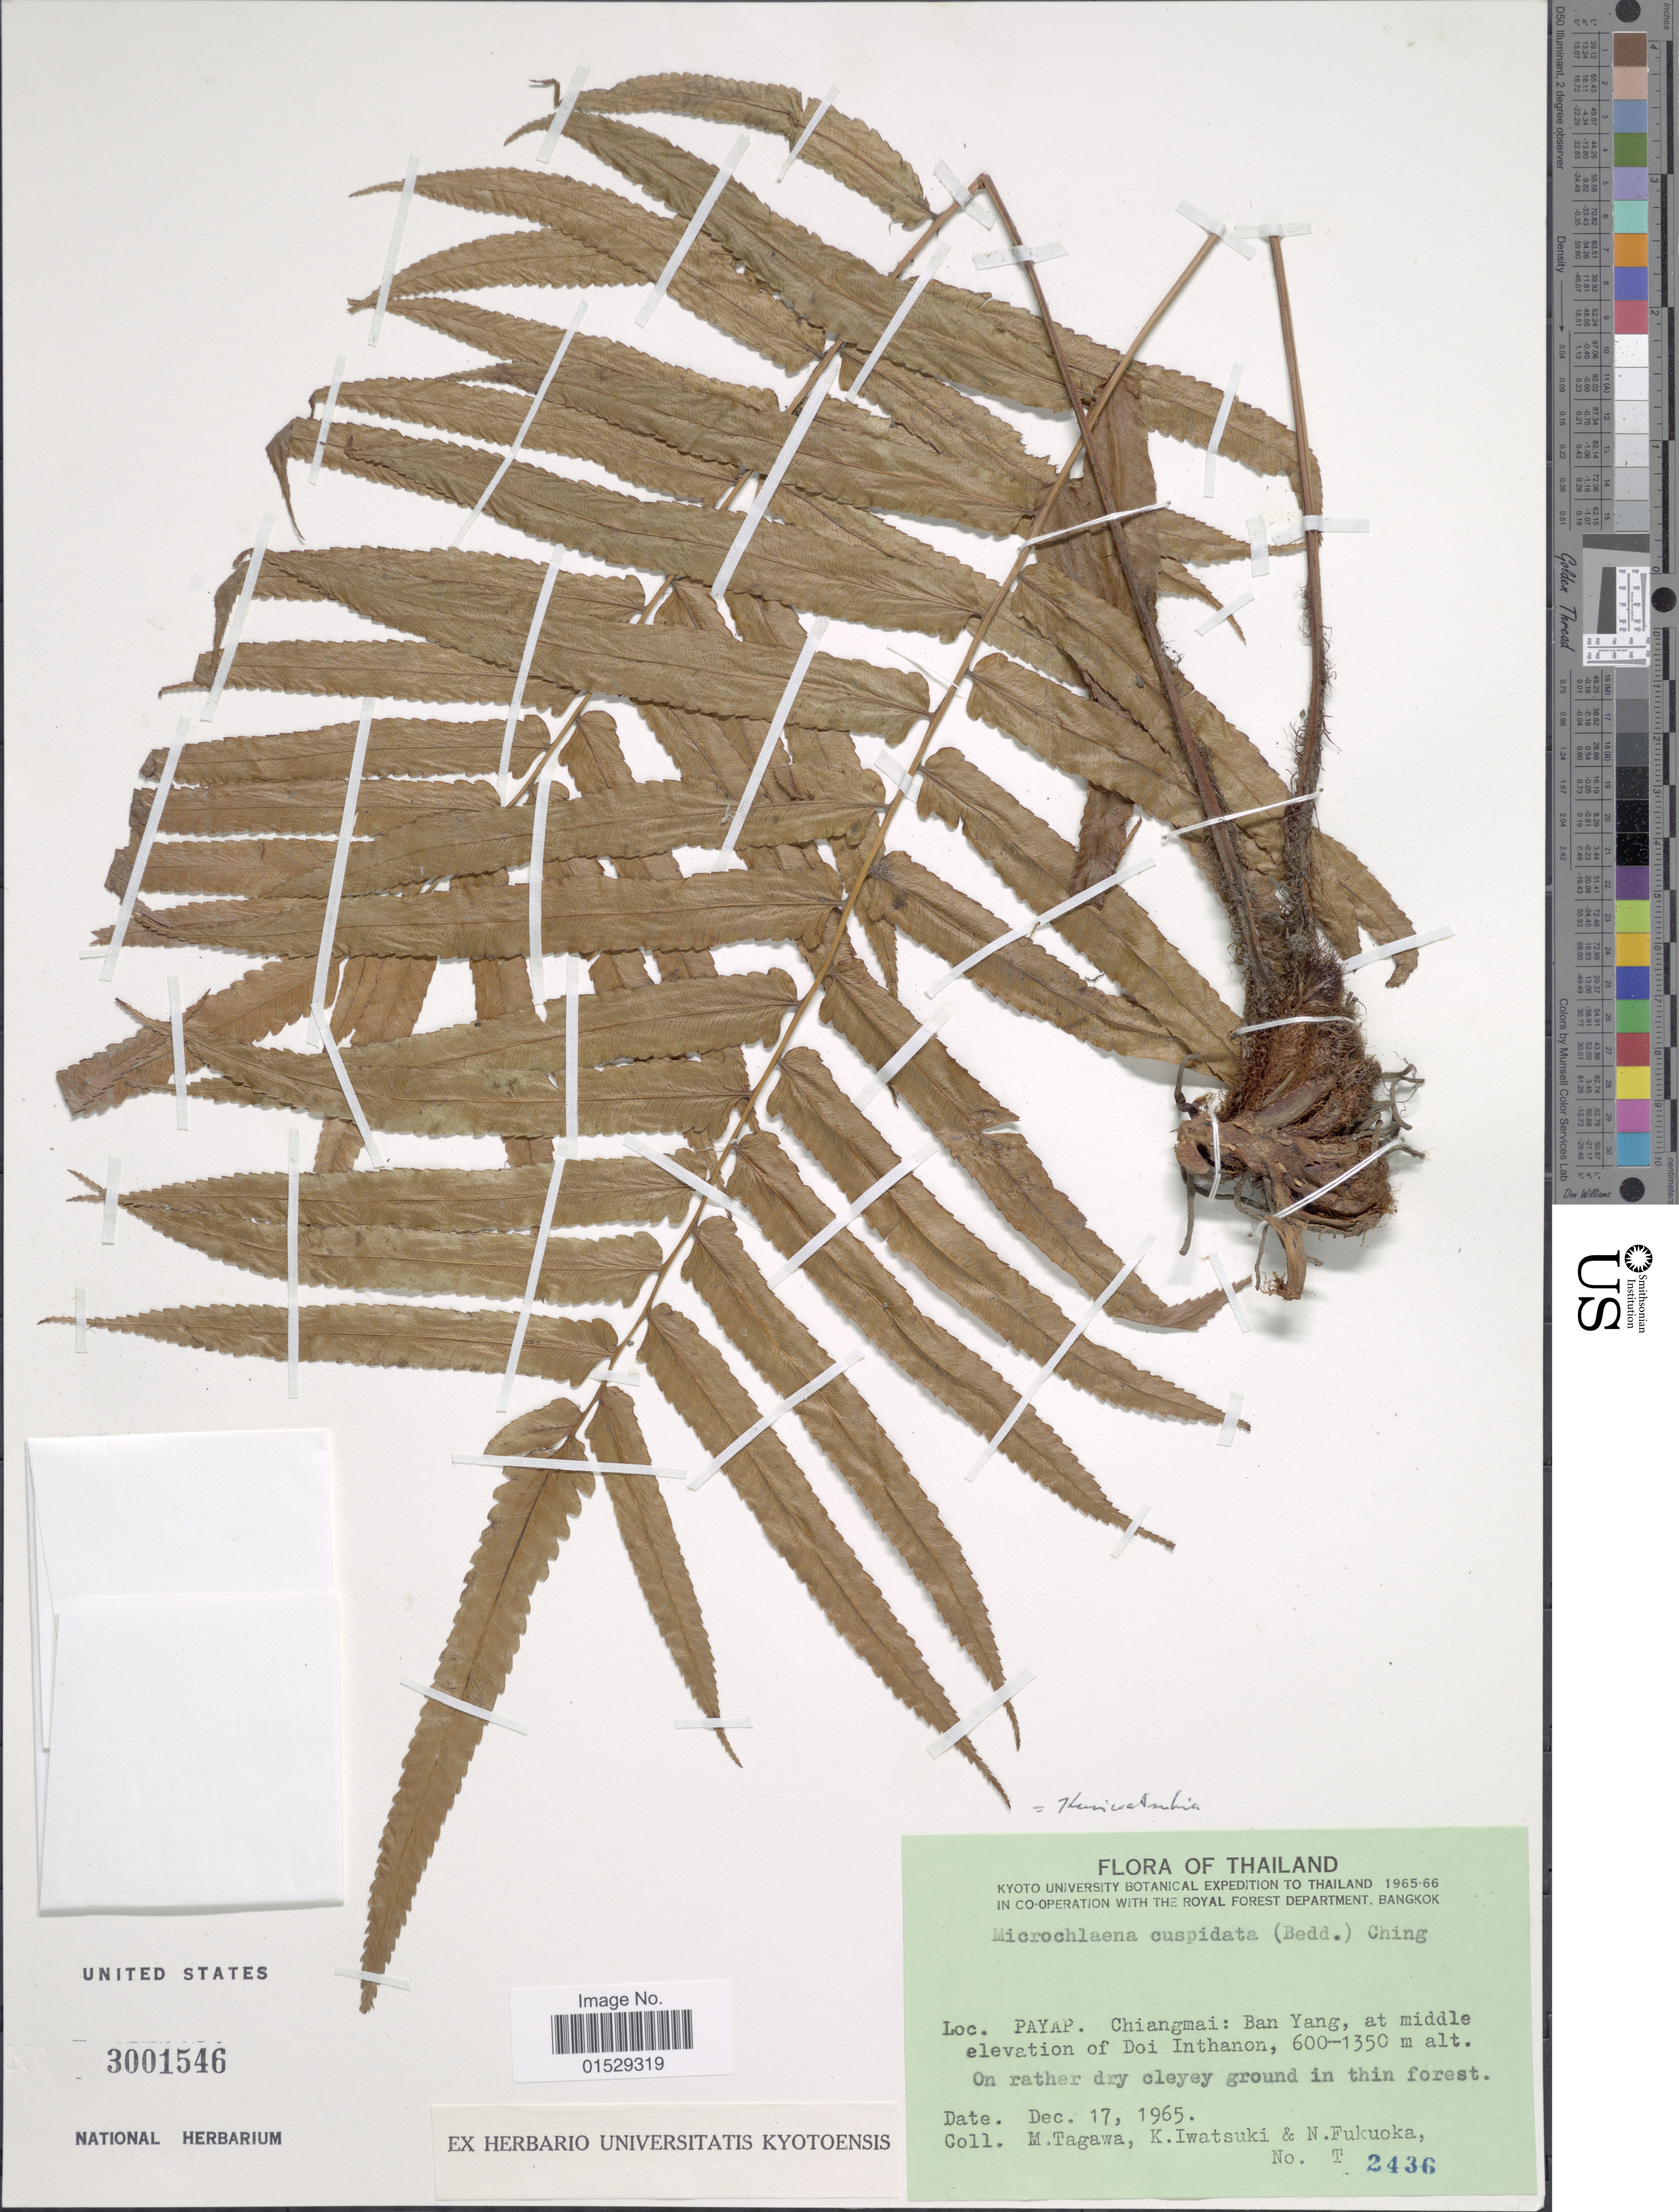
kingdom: Plantae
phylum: Tracheophyta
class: Polypodiopsida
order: Polypodiales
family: Athyriaceae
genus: Anisocampium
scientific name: Anisocampium cuspidatum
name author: (Mett. ex Bedd.) Yea C. Liu et al.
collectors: M. Tagawa, K. Iwatsuki & N. Fukuoka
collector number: T2436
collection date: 1965-12-17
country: Thailand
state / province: Chiang Mai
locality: Payap, Chiangmai: Ban Yang, at middle elevation of Doi Inthanon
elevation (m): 600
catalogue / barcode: US 3001546